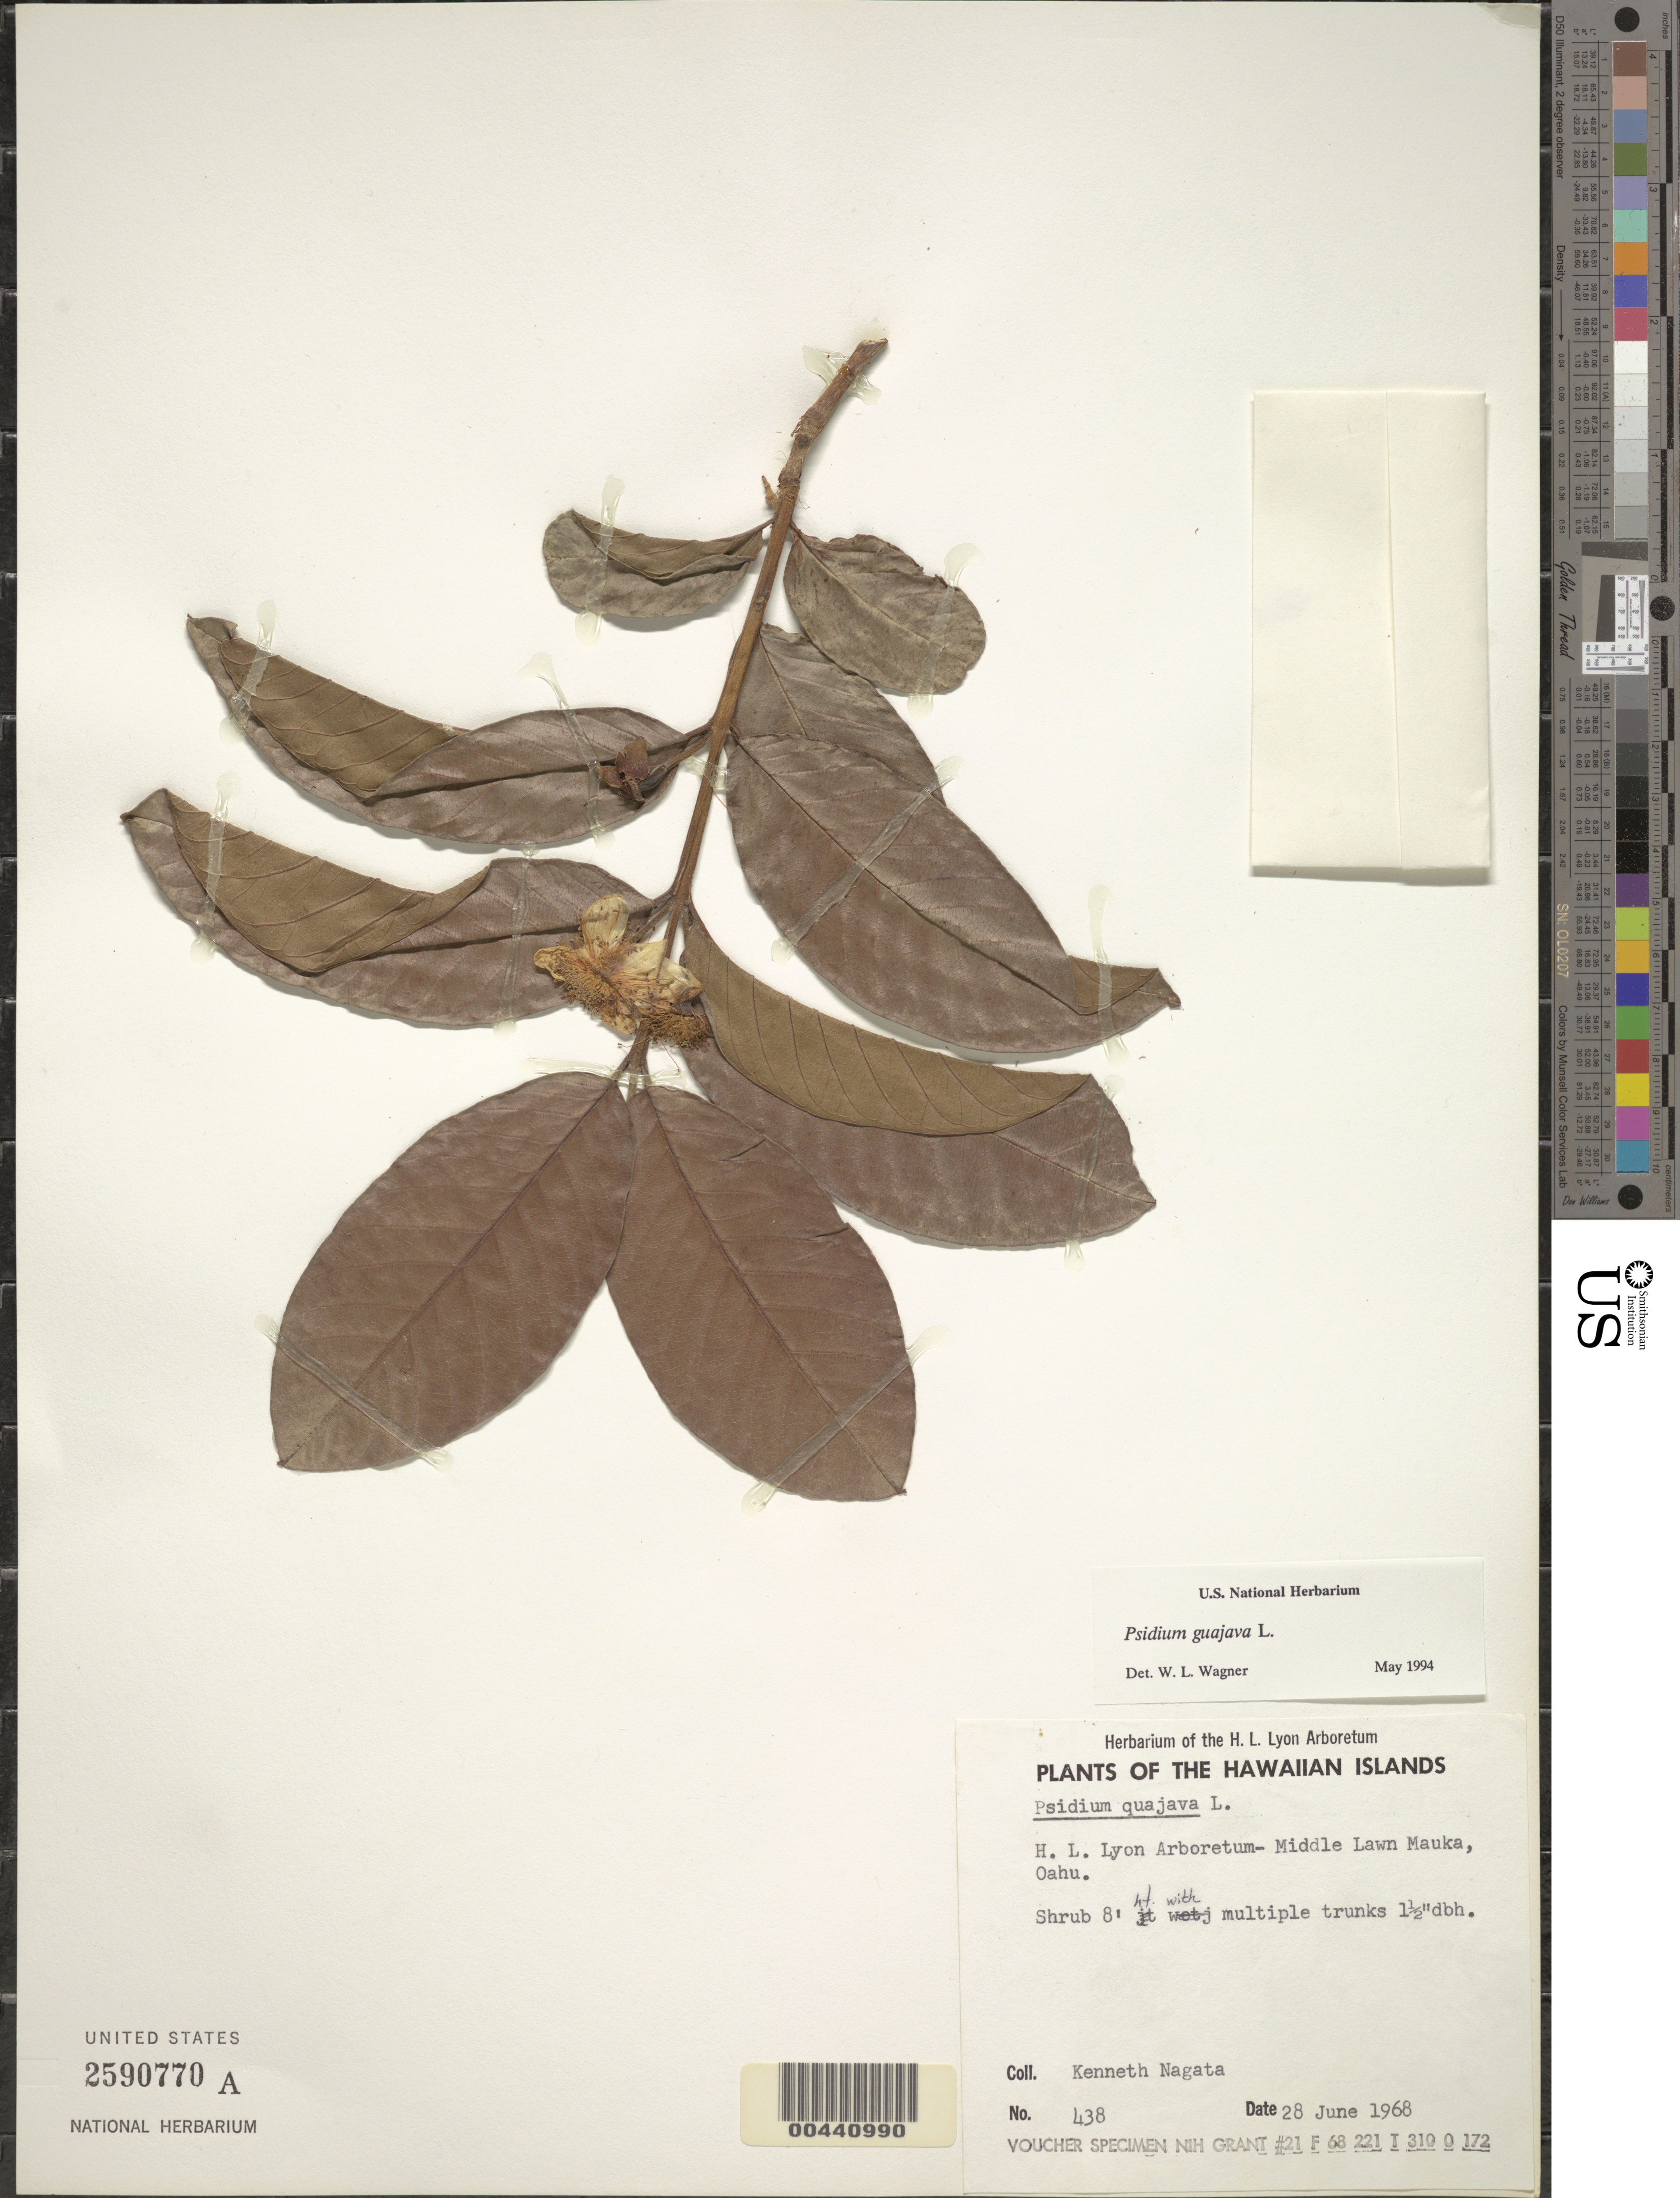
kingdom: Plantae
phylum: Tracheophyta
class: Magnoliopsida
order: Myrtales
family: Myrtaceae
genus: Psidium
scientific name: Psidium guajava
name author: L.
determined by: Wagner, W. L., (BOT), Smithsonian Institution - National Museum of Natural History (UNITED STATES)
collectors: K. Nagata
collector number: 438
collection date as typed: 28 Jun 1968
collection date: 1968-06-28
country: United States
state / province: Hawaii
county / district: Honolulu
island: Oahu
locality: H.L. Lyon Arboretum, Middle Lawn Mauka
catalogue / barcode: US 2590770A